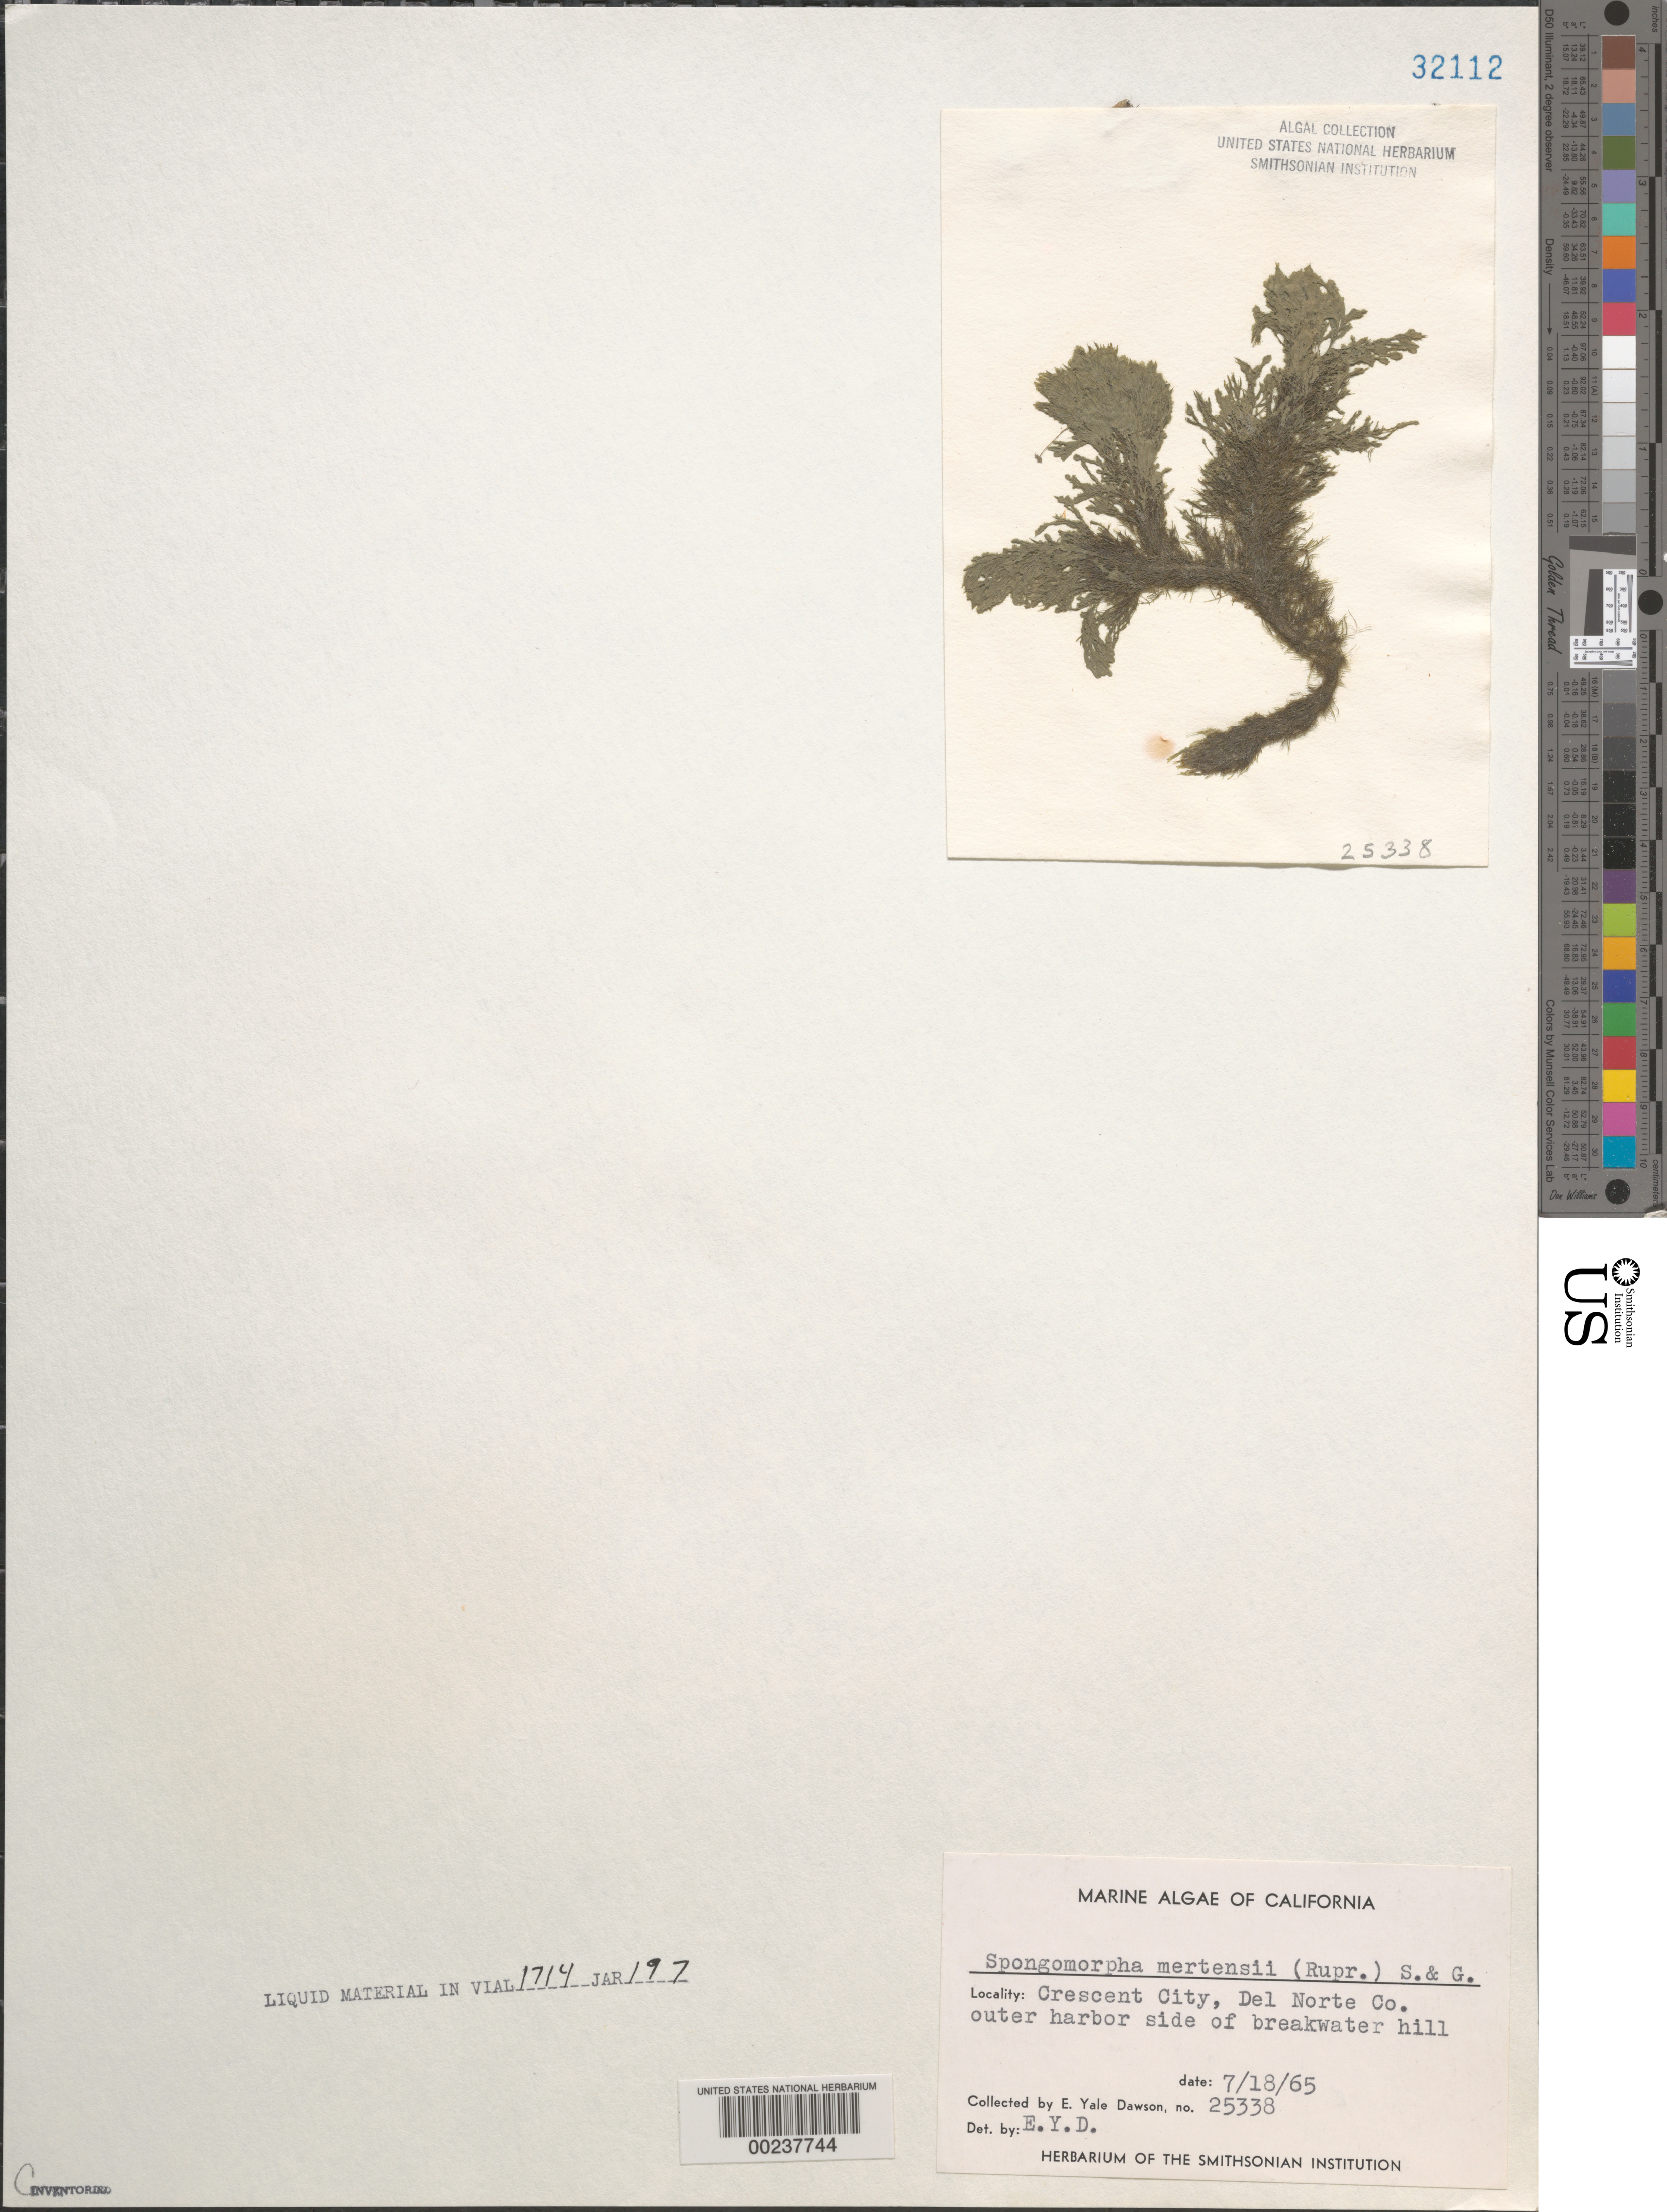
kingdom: Plantae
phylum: Chlorophyta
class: Ulvophyceae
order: Ulotrichales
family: Ulotrichaceae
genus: Spongomorpha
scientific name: Spongomorpha mertensii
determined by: Dawson, E. Y.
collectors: E. Y. Dawson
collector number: EYD 25338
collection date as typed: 18 Jul 1965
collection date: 1965-07-18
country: United States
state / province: California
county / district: Del Norte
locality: Crescent City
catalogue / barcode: US 32112